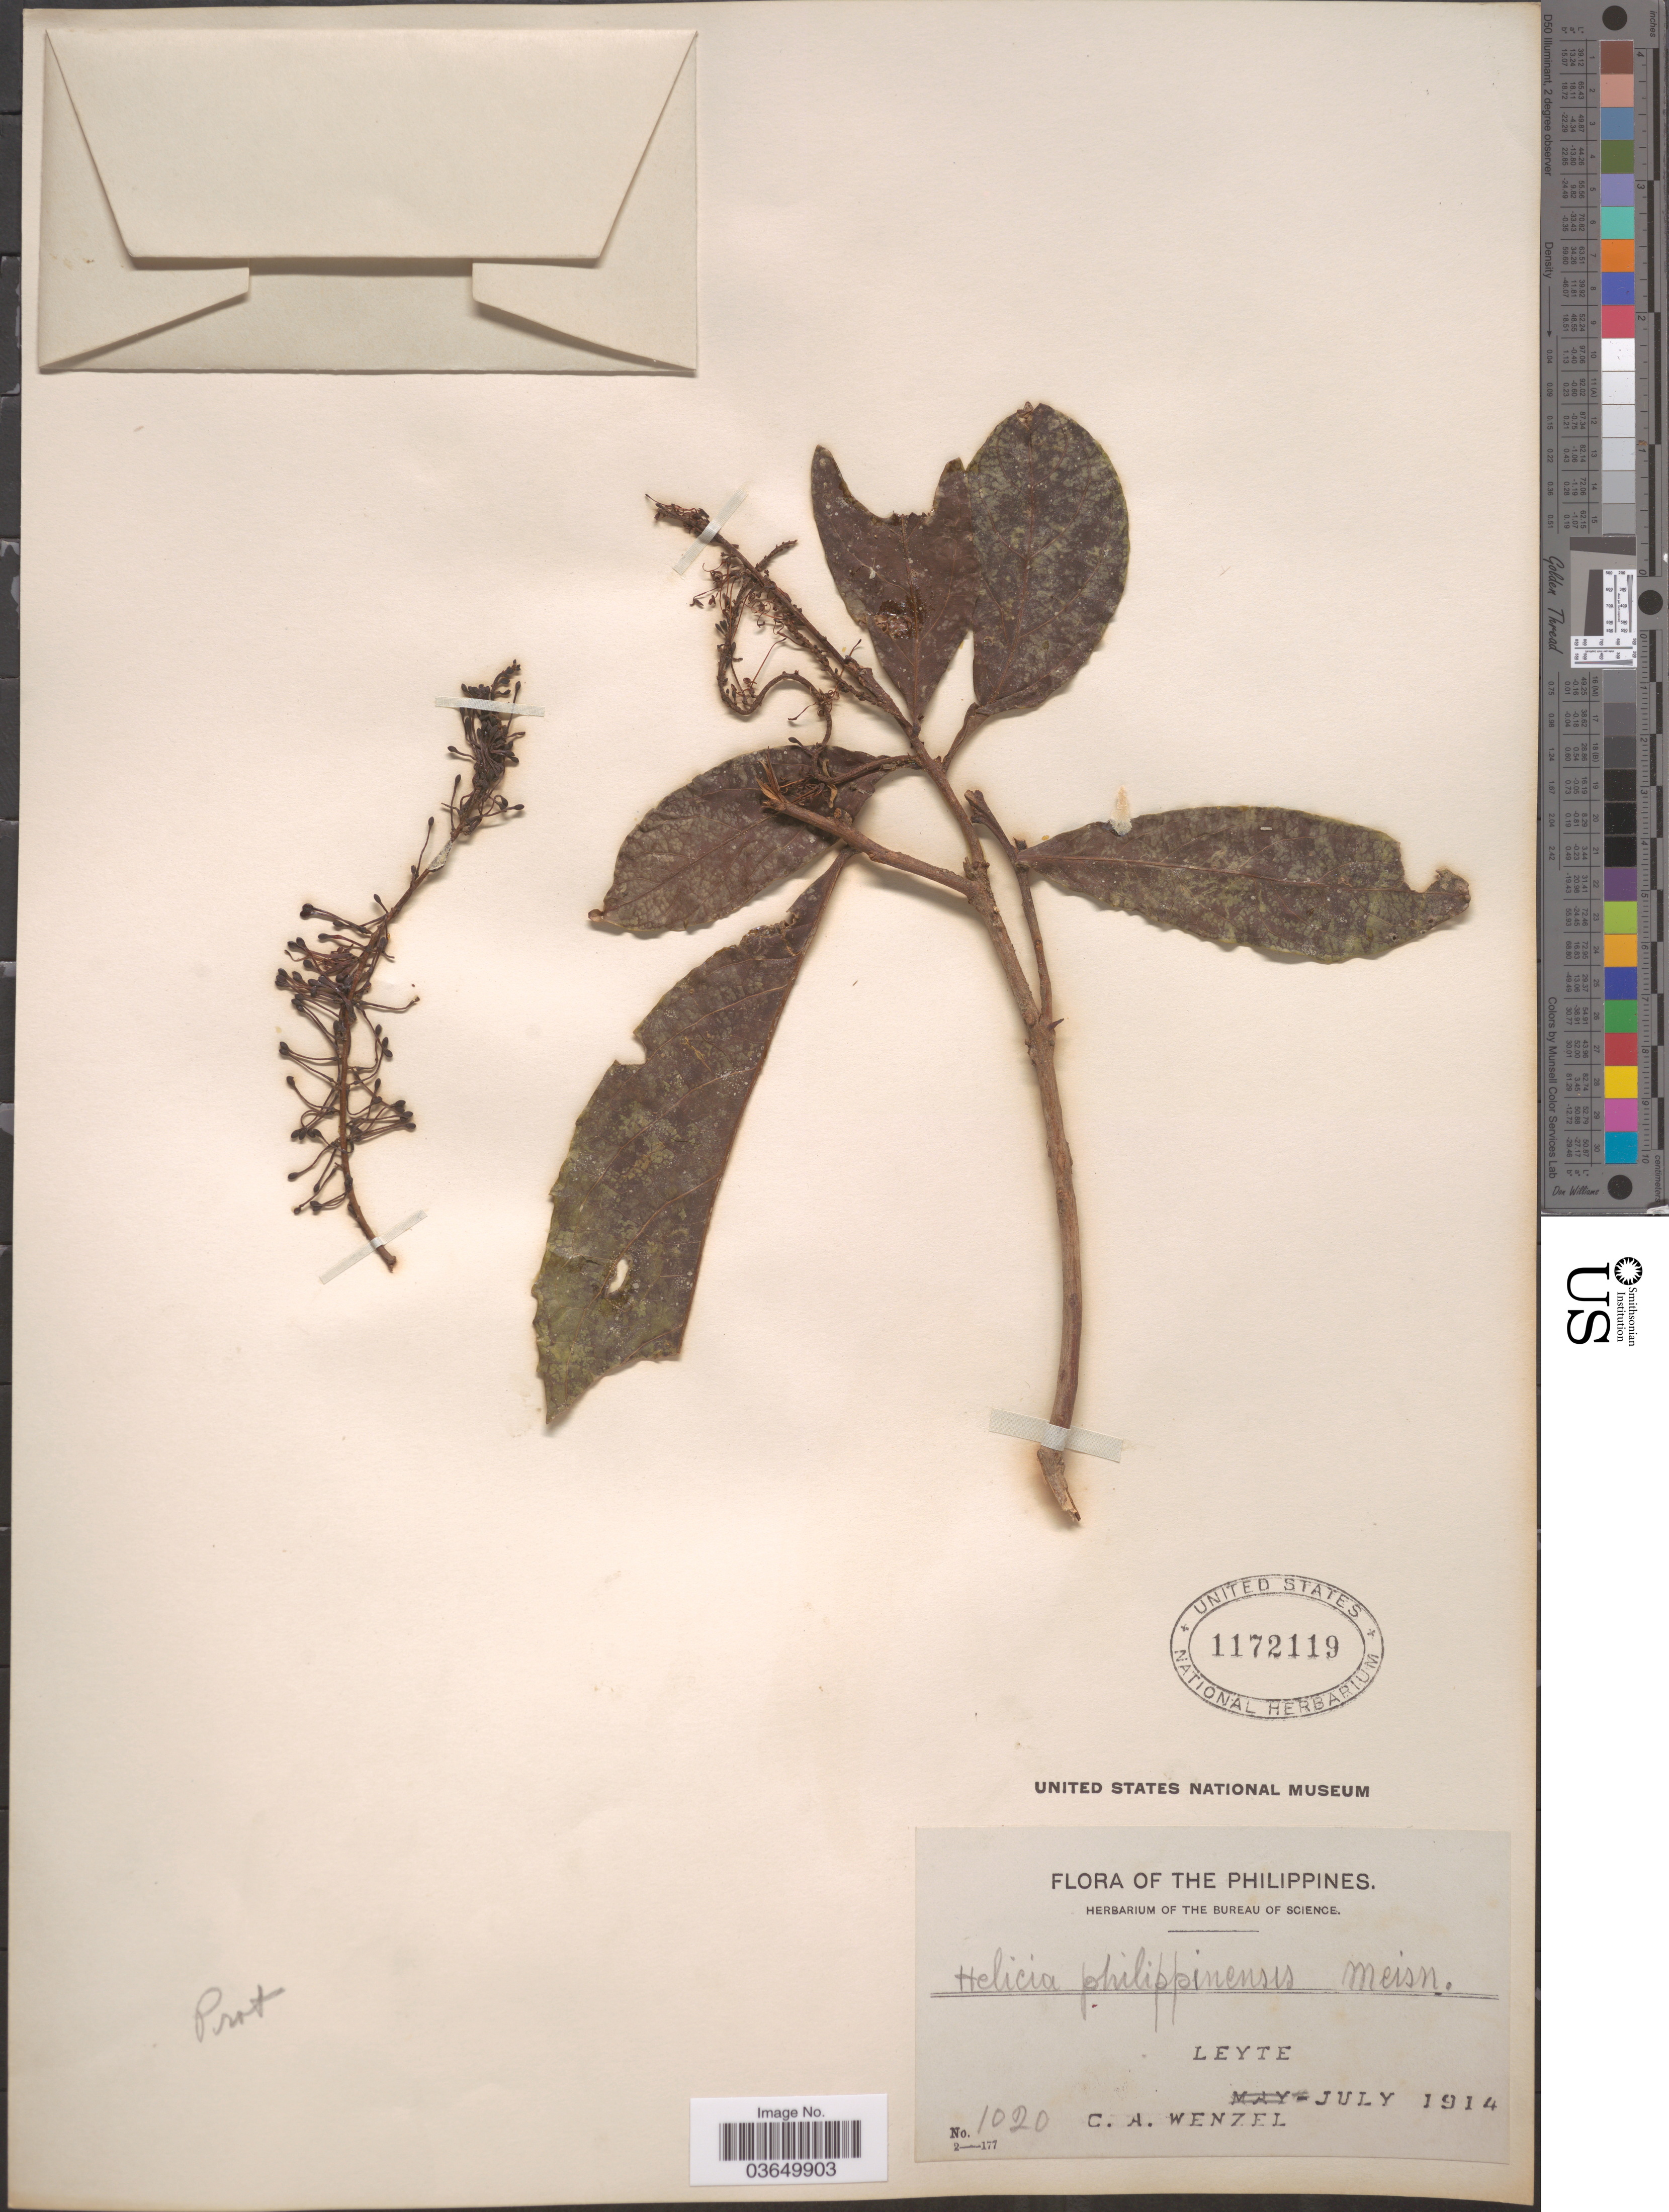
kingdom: Plantae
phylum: Tracheophyta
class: Magnoliopsida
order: Proteales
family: Proteaceae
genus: Helicia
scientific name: Helicia cumingiana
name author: C. Presl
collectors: C. Wenzel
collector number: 1020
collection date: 1914-07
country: Philippines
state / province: Eastern Visayas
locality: Leyte.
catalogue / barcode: US 1172119